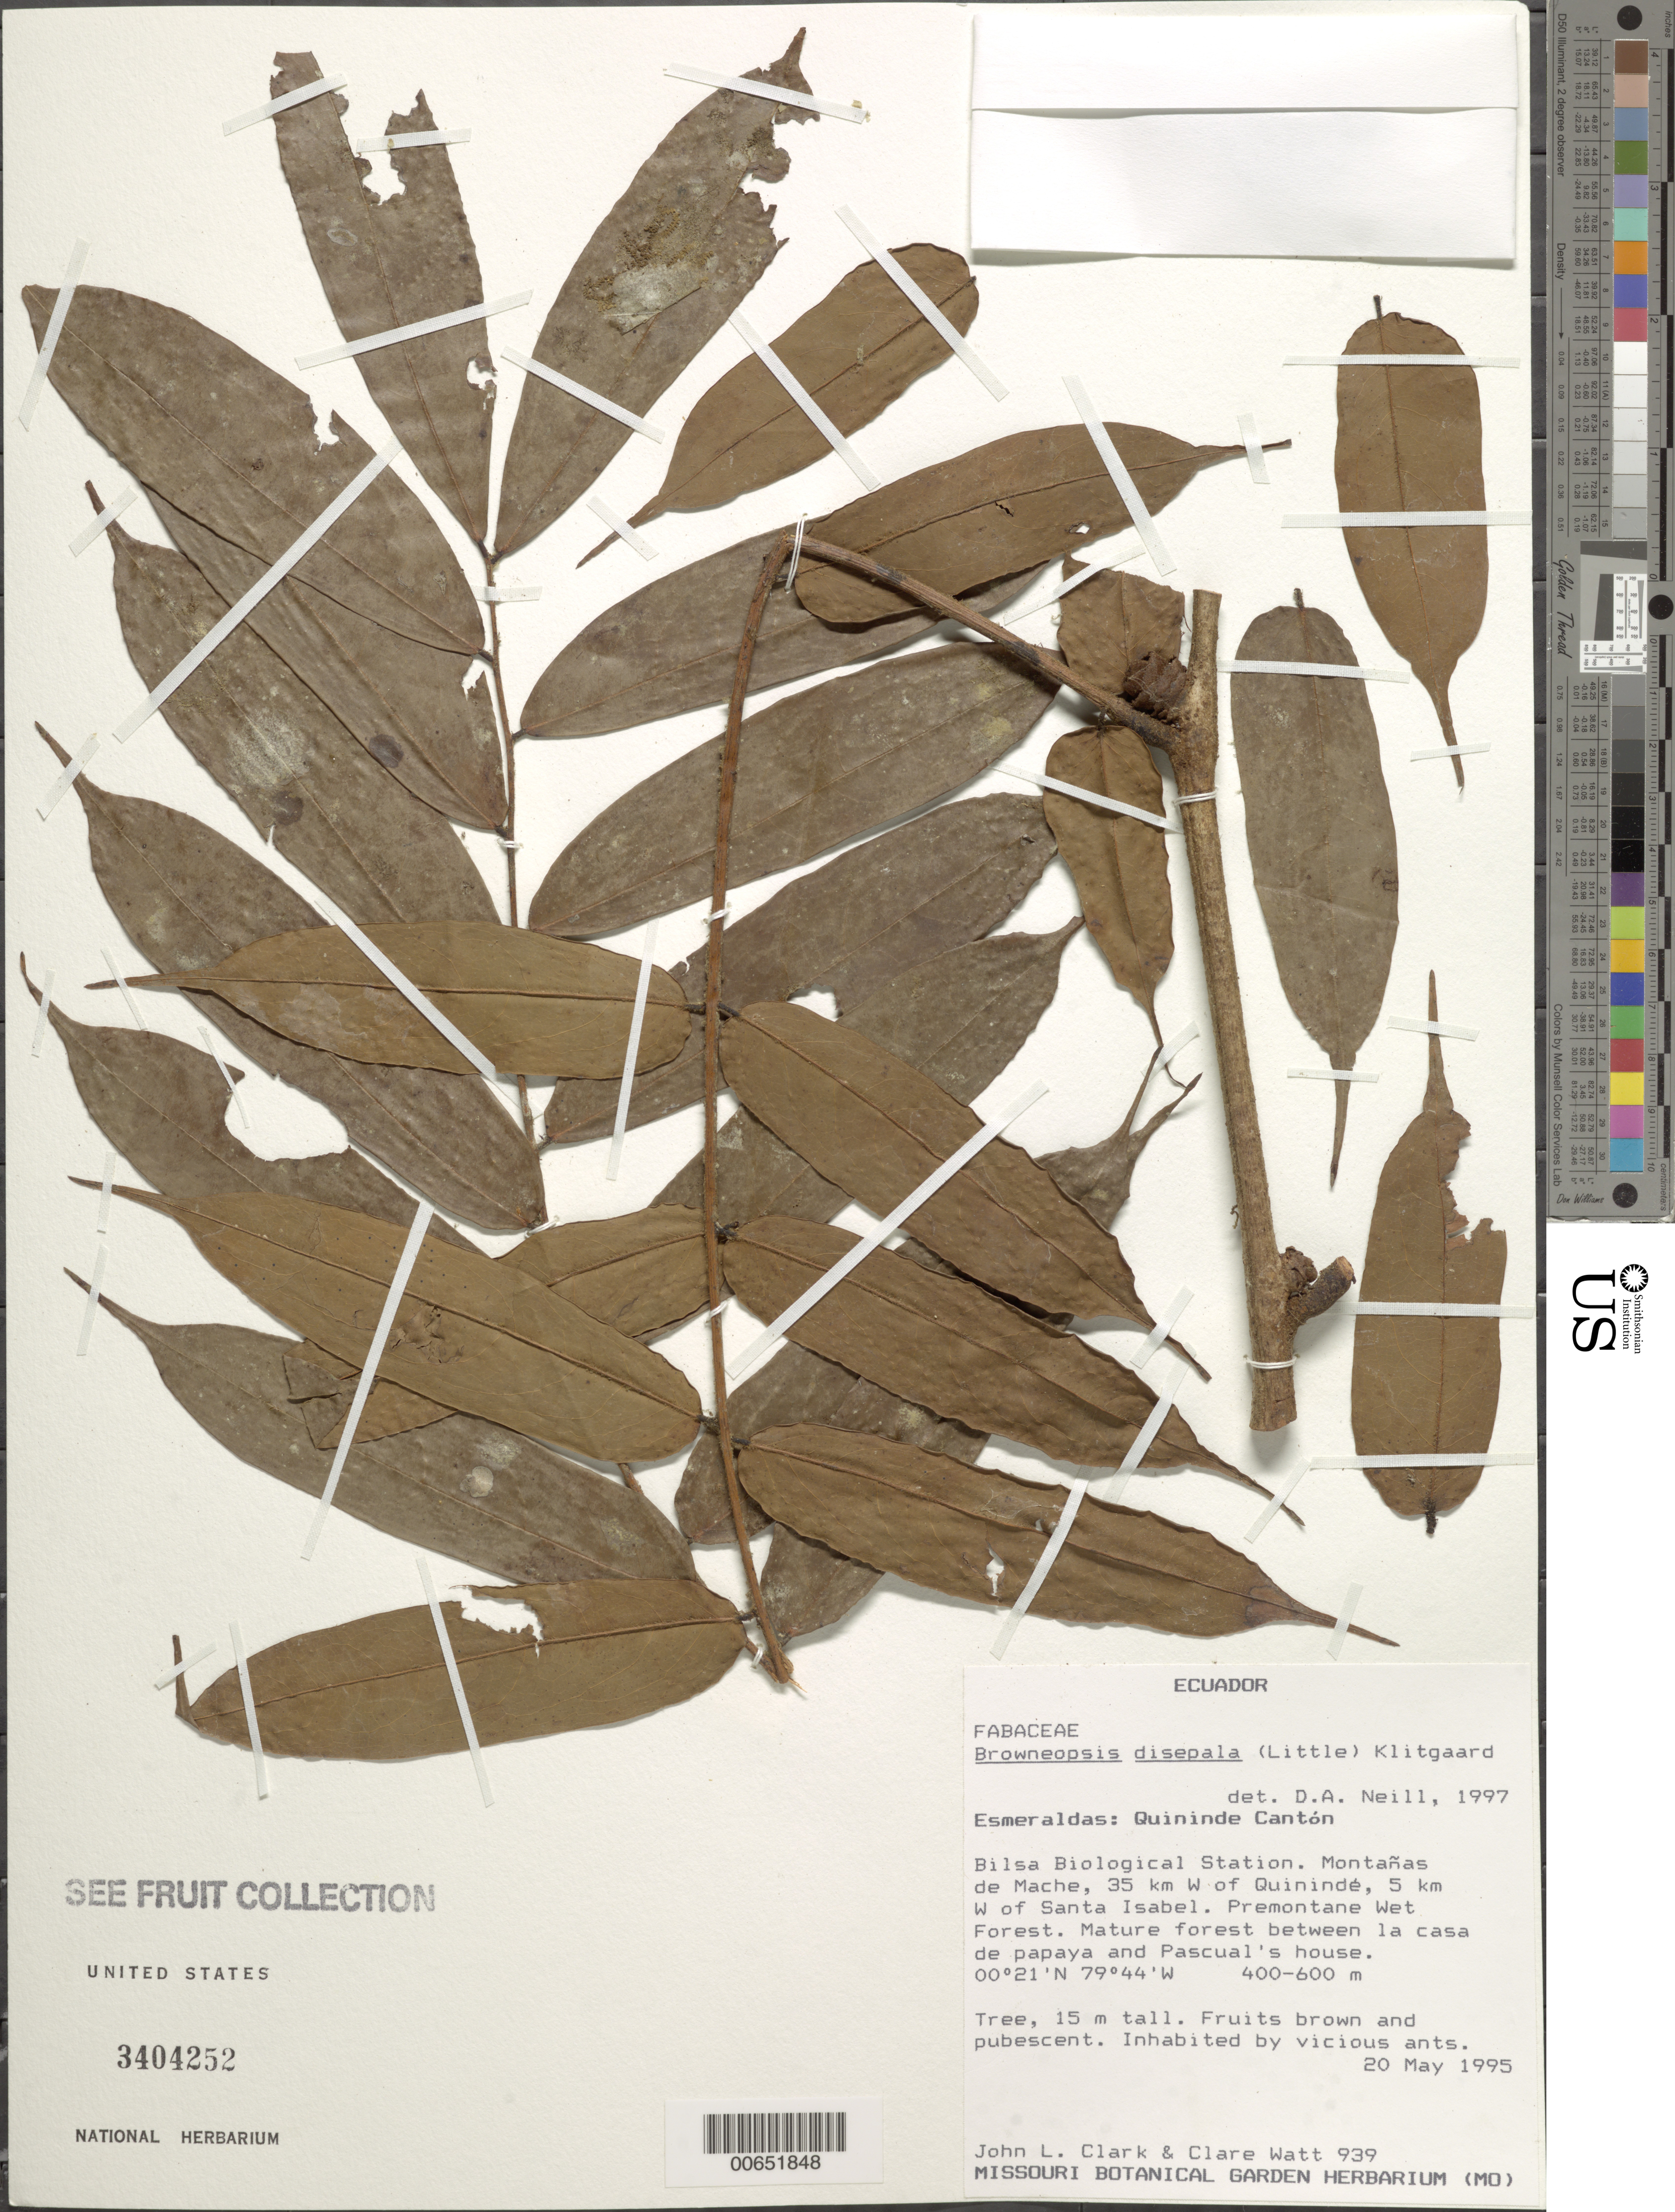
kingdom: Plantae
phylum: Tracheophyta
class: Magnoliopsida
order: Fabales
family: Fabaceae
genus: Browneopsis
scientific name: Browneopsis disepala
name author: (Little) Klitg.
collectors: J. L. Clark & C. Watt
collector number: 939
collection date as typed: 20 May 1995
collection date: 1995-05-20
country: Ecuador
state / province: Esmeraldas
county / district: Quinindé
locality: Quininde Canton, Bilsa Biological Station, Montanas de Mache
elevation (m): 400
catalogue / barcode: US 3404252